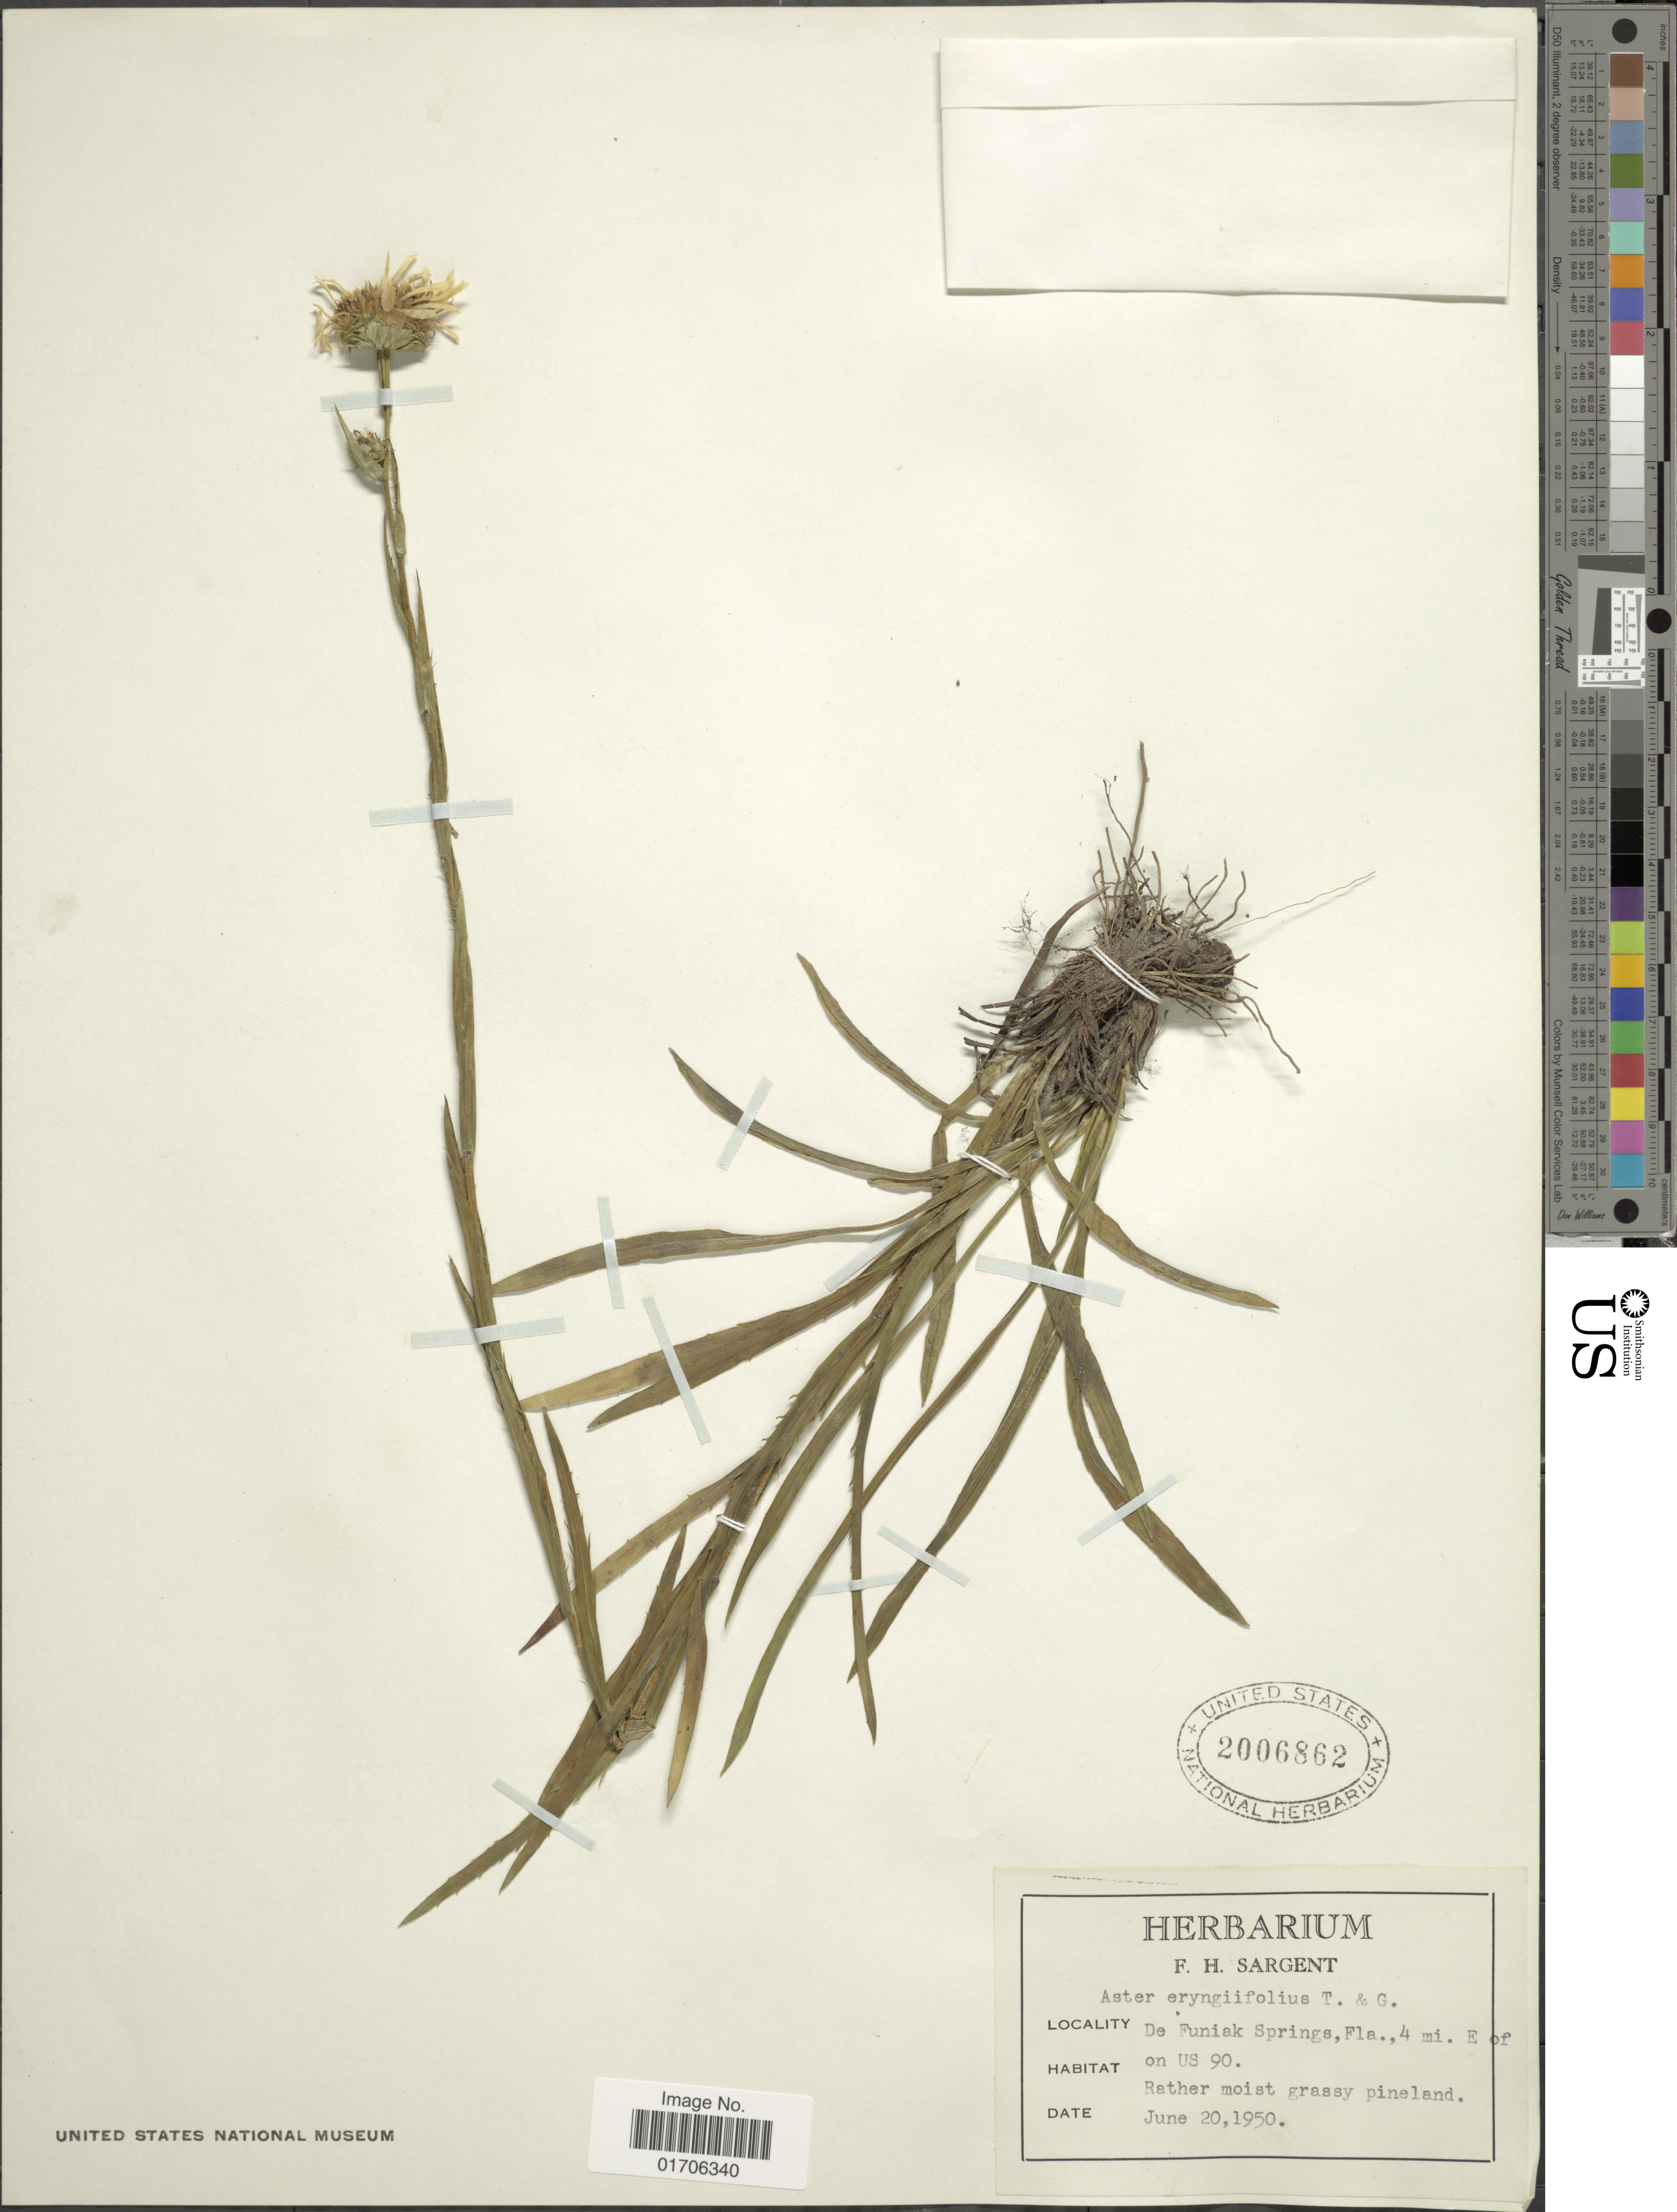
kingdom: Plantae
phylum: Tracheophyta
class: Magnoliopsida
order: Asterales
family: Asteraceae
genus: Eurybia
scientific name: Eurybia eryngiifolia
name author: (Torr. & A. Gray) G.L. Nesom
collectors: F. H. Sargent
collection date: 1950-06-20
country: United States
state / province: Florida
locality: De Funiak Springs, Fla., 4 mi. E of on US 90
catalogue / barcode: US 2006862